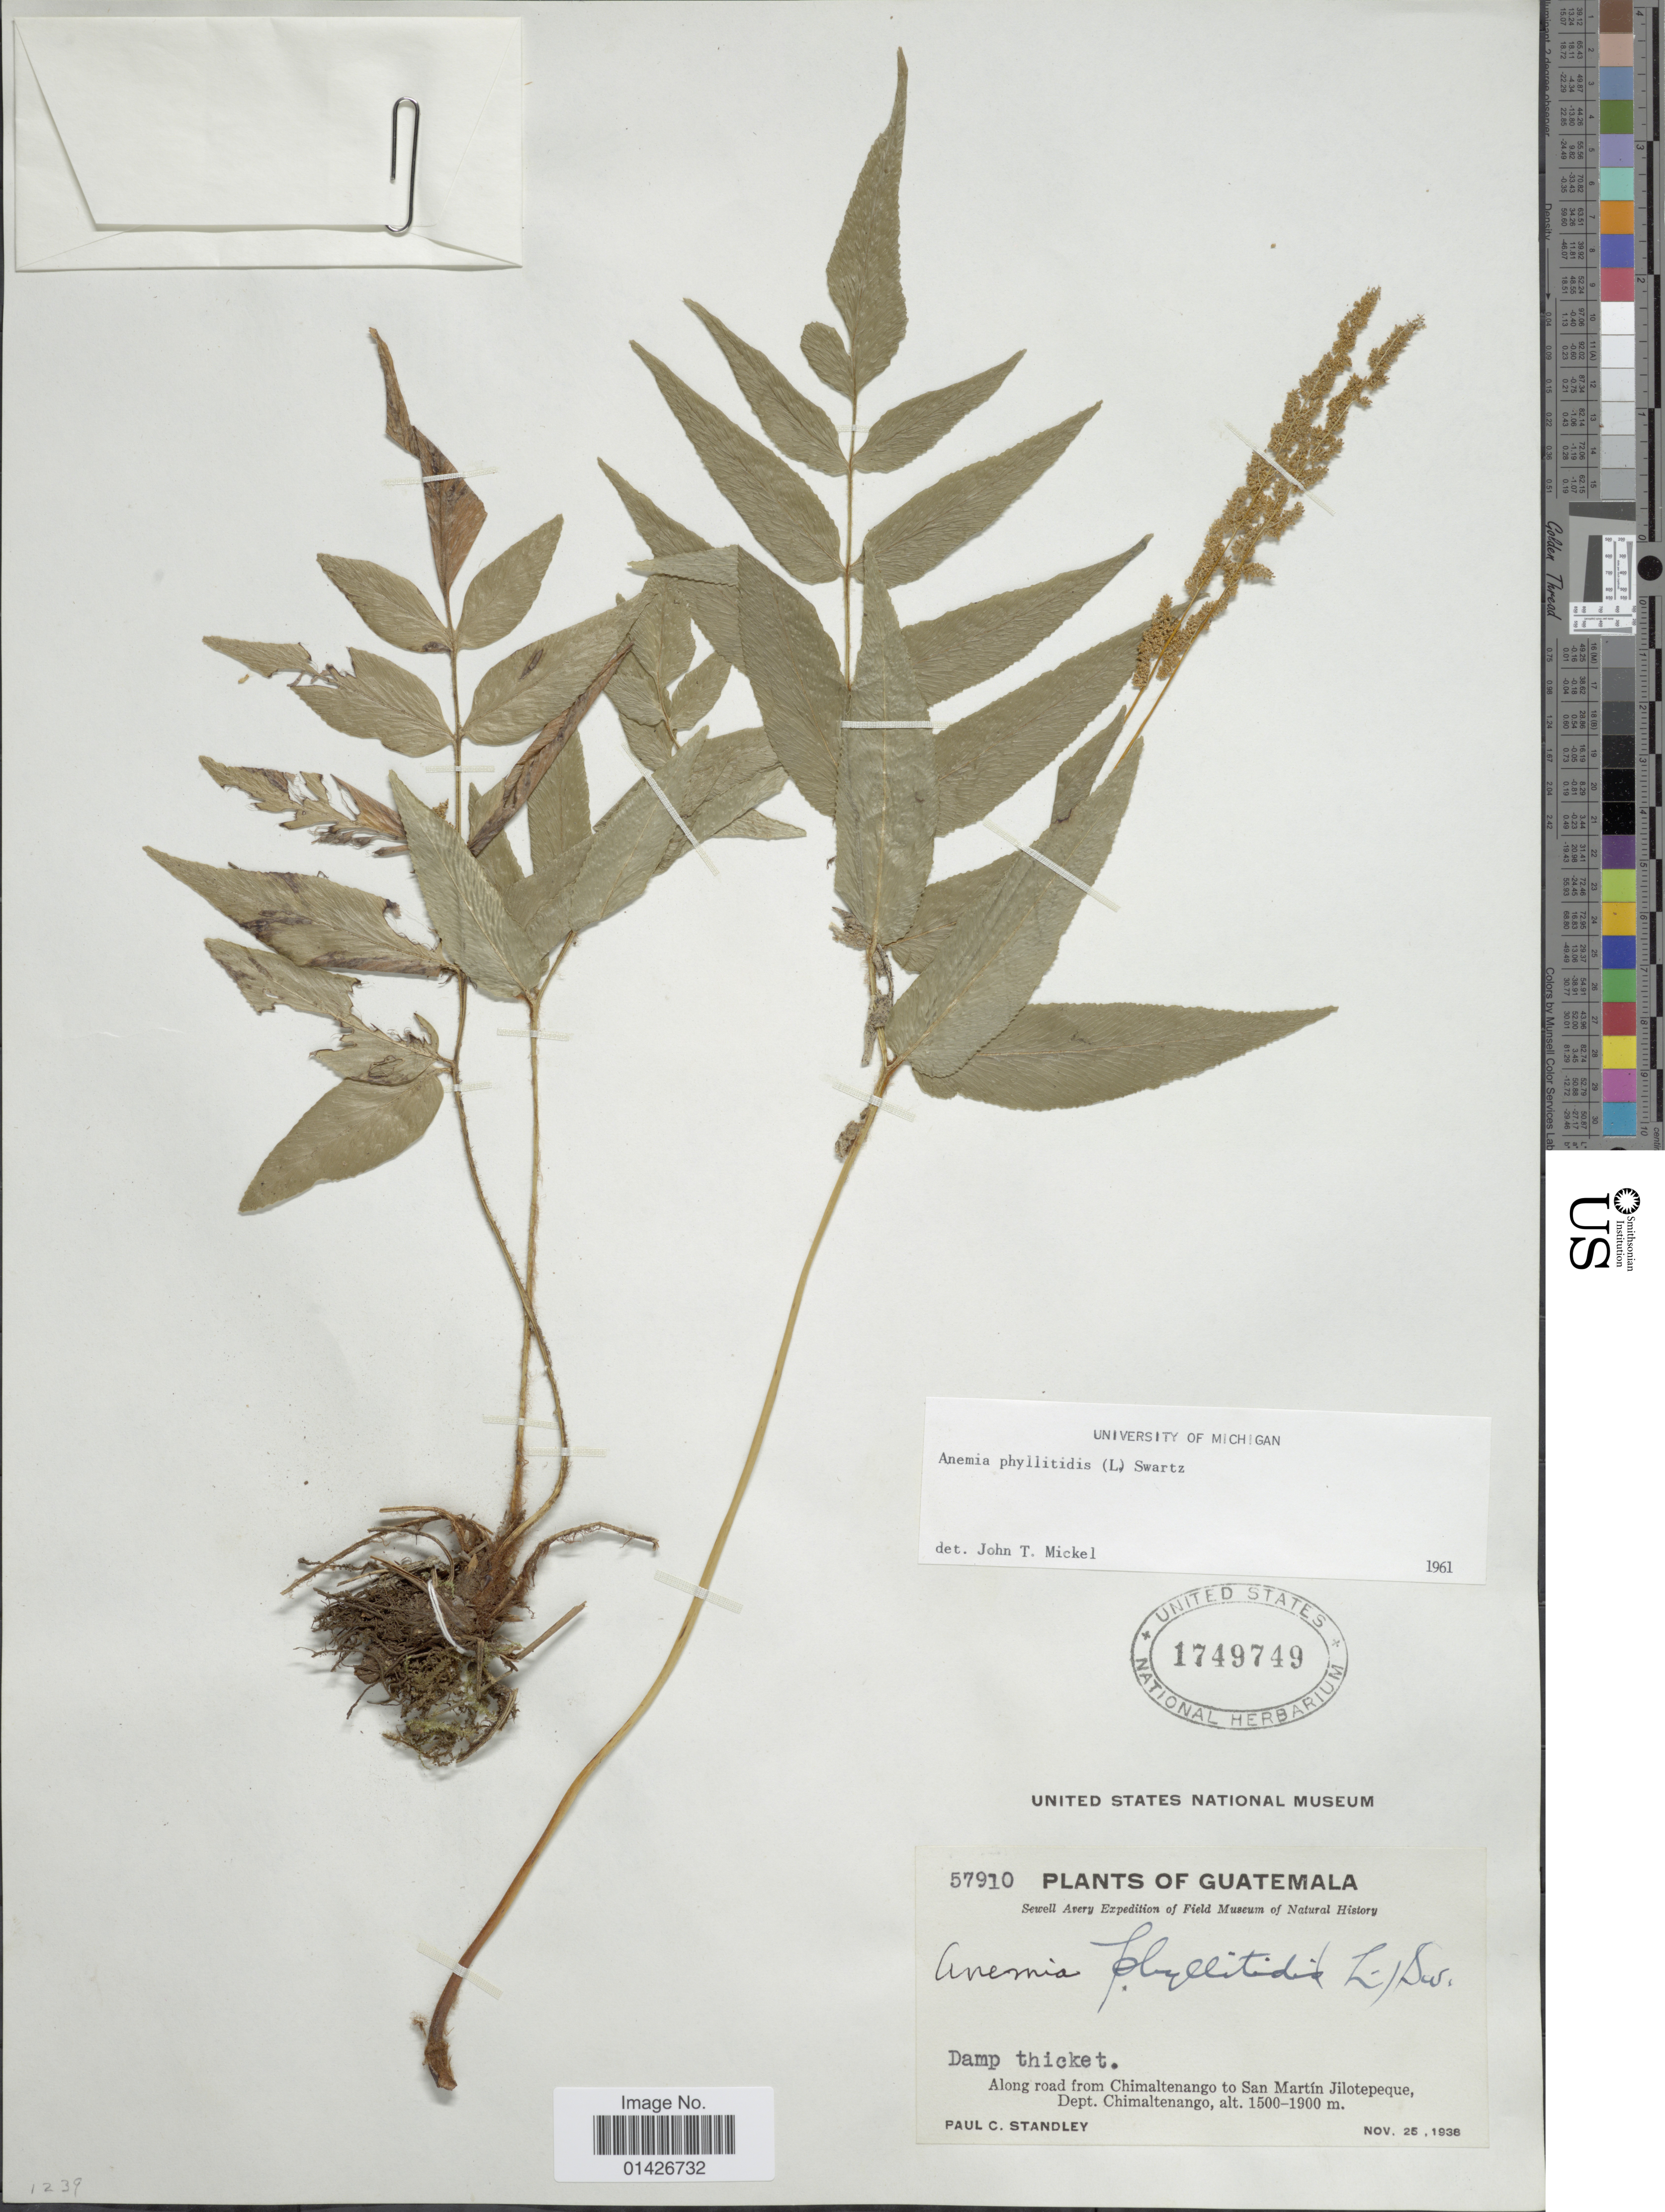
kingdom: Plantae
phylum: Tracheophyta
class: Polypodiopsida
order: Schizaeales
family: Anemiaceae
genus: Anemia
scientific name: Anemia phyllitidis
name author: (L.) Sw.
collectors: P. C. Standley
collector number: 57910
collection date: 1938-11-25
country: Guatemala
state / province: Chimaltenango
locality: Along road from Chimltenango to San Martín Jilotepeque,Dept Chimalatenango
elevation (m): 1500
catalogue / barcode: US 1749749